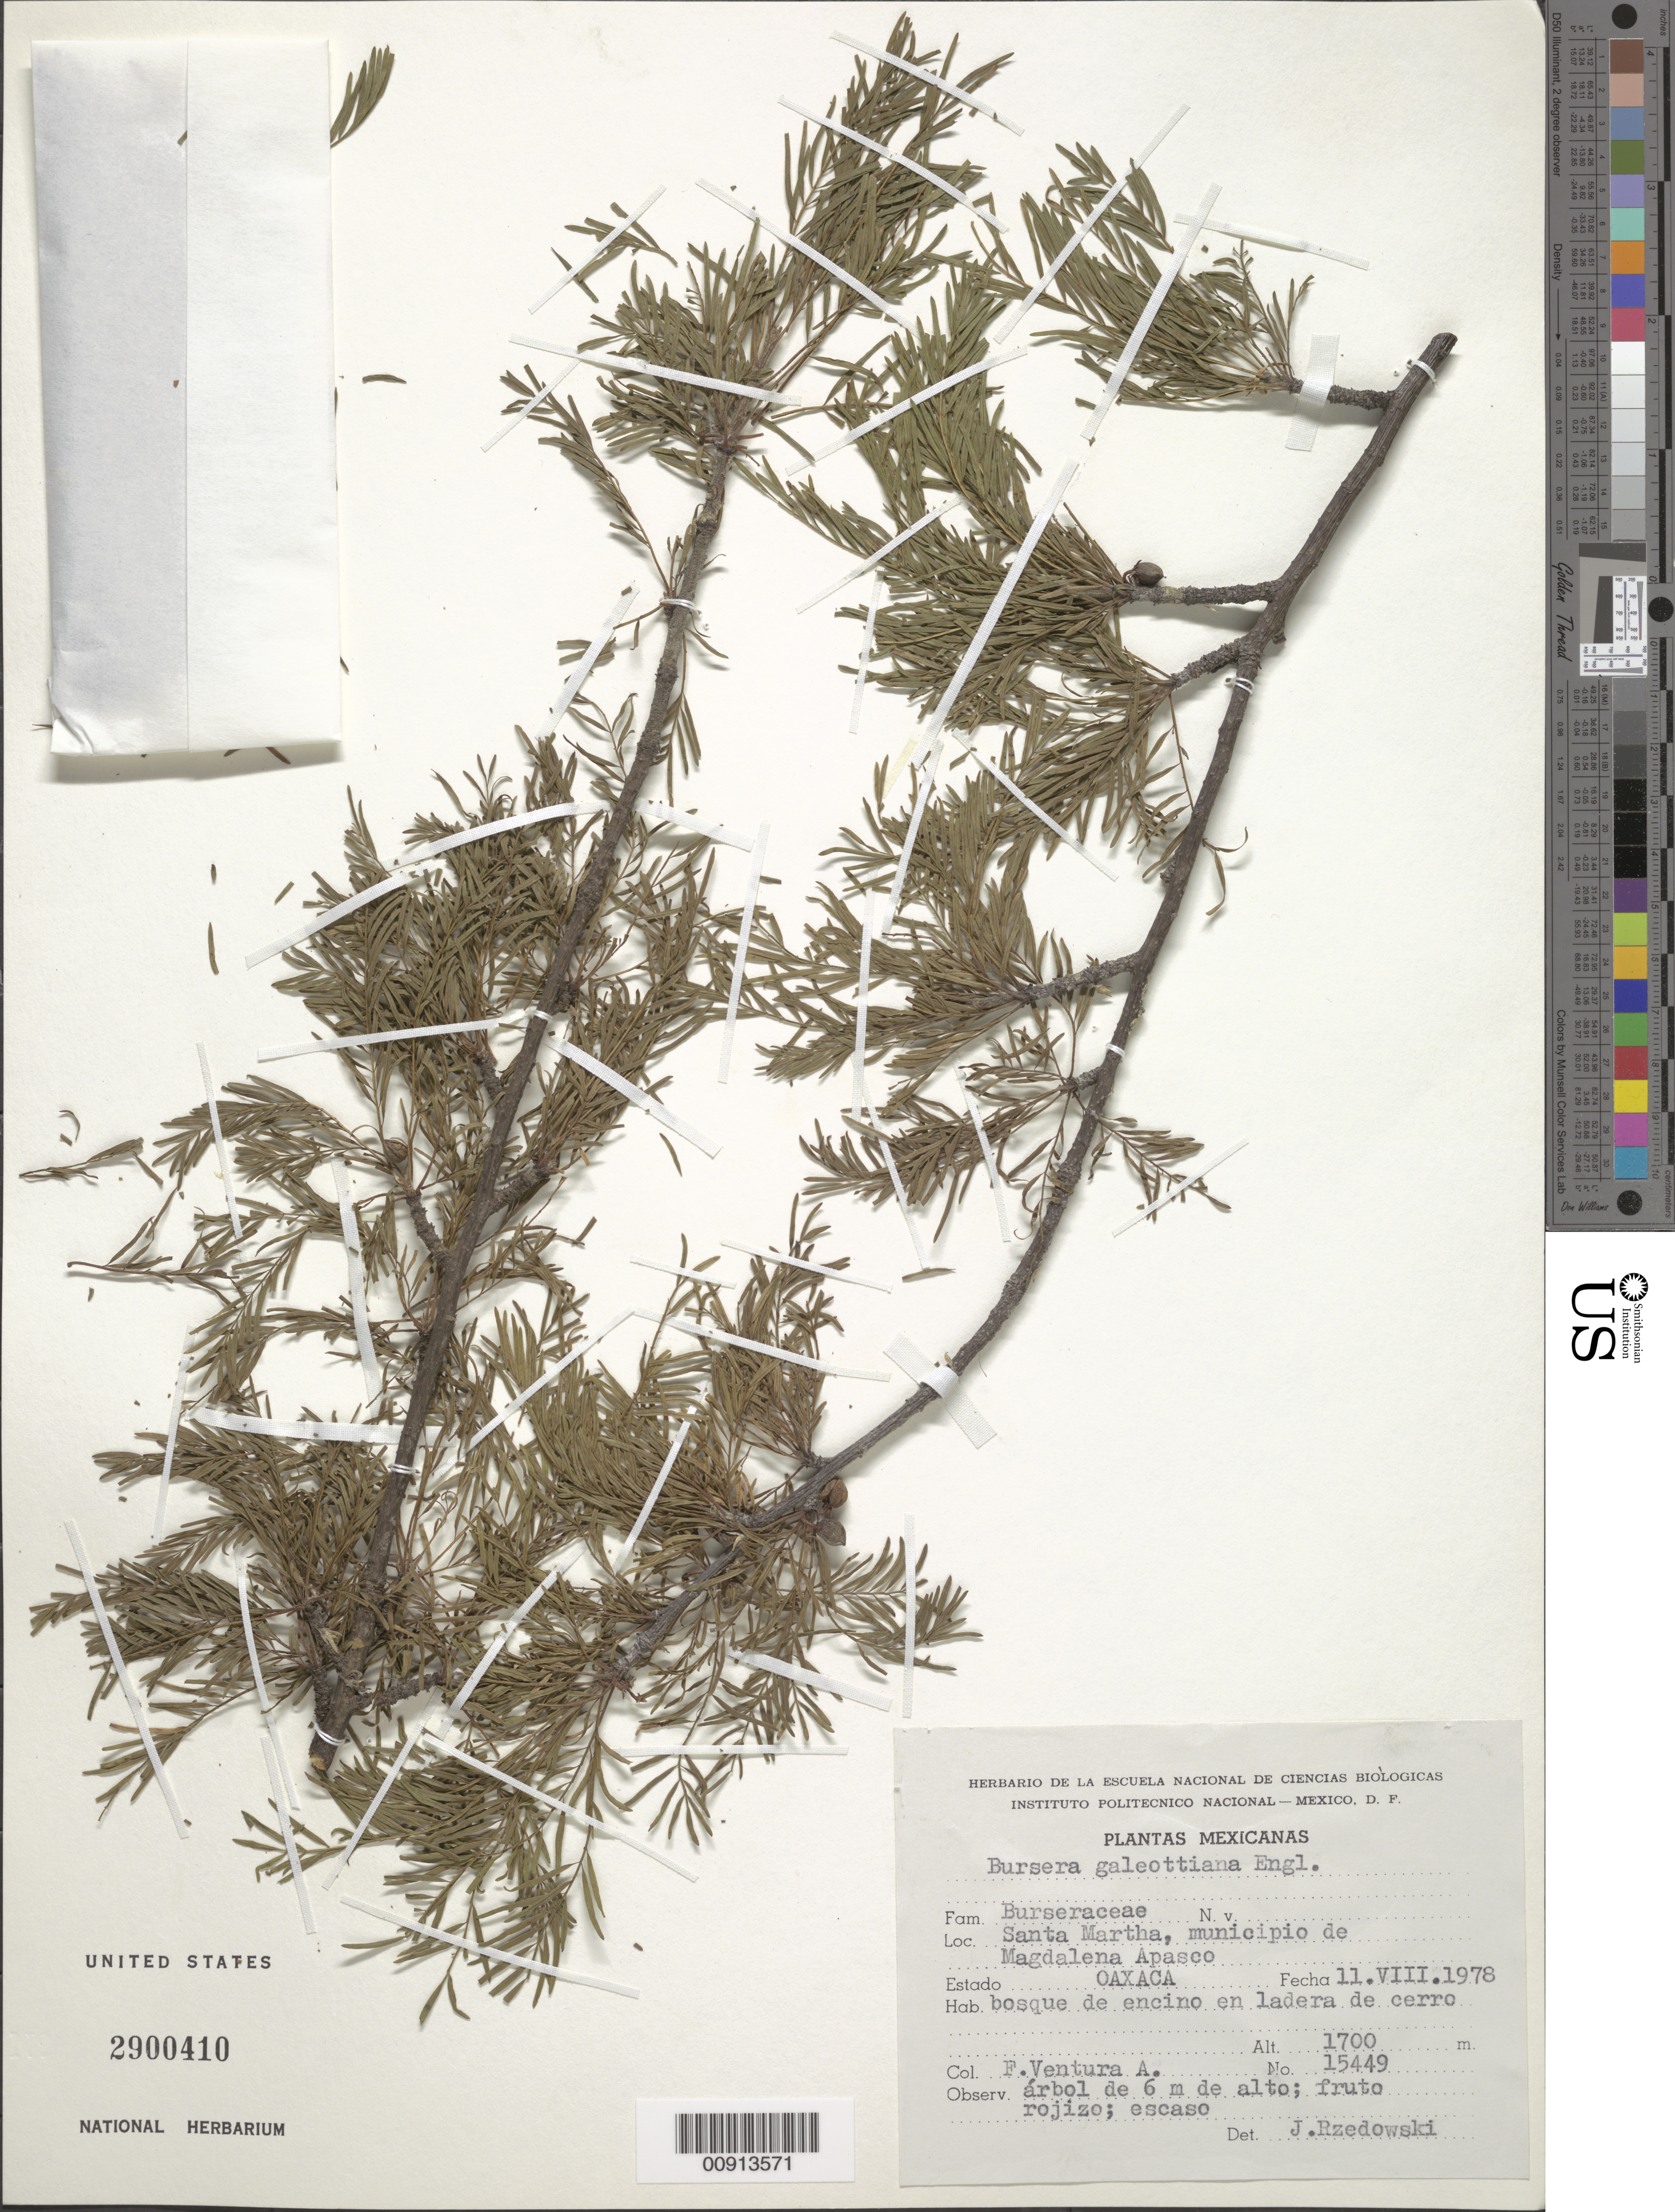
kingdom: Plantae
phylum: Tracheophyta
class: Magnoliopsida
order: Sapindales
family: Burseraceae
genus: Bursera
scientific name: Bursera galeottiana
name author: Engl.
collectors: F. Ventura A.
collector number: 15449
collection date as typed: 11 Aug 1978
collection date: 1978-08-11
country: Mexico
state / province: Oaxaca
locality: Santa Marta, municipio de Magdalena Apasco, Estado Oaxaca.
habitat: Bosque de encino en ladera de cerro.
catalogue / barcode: US 2900410